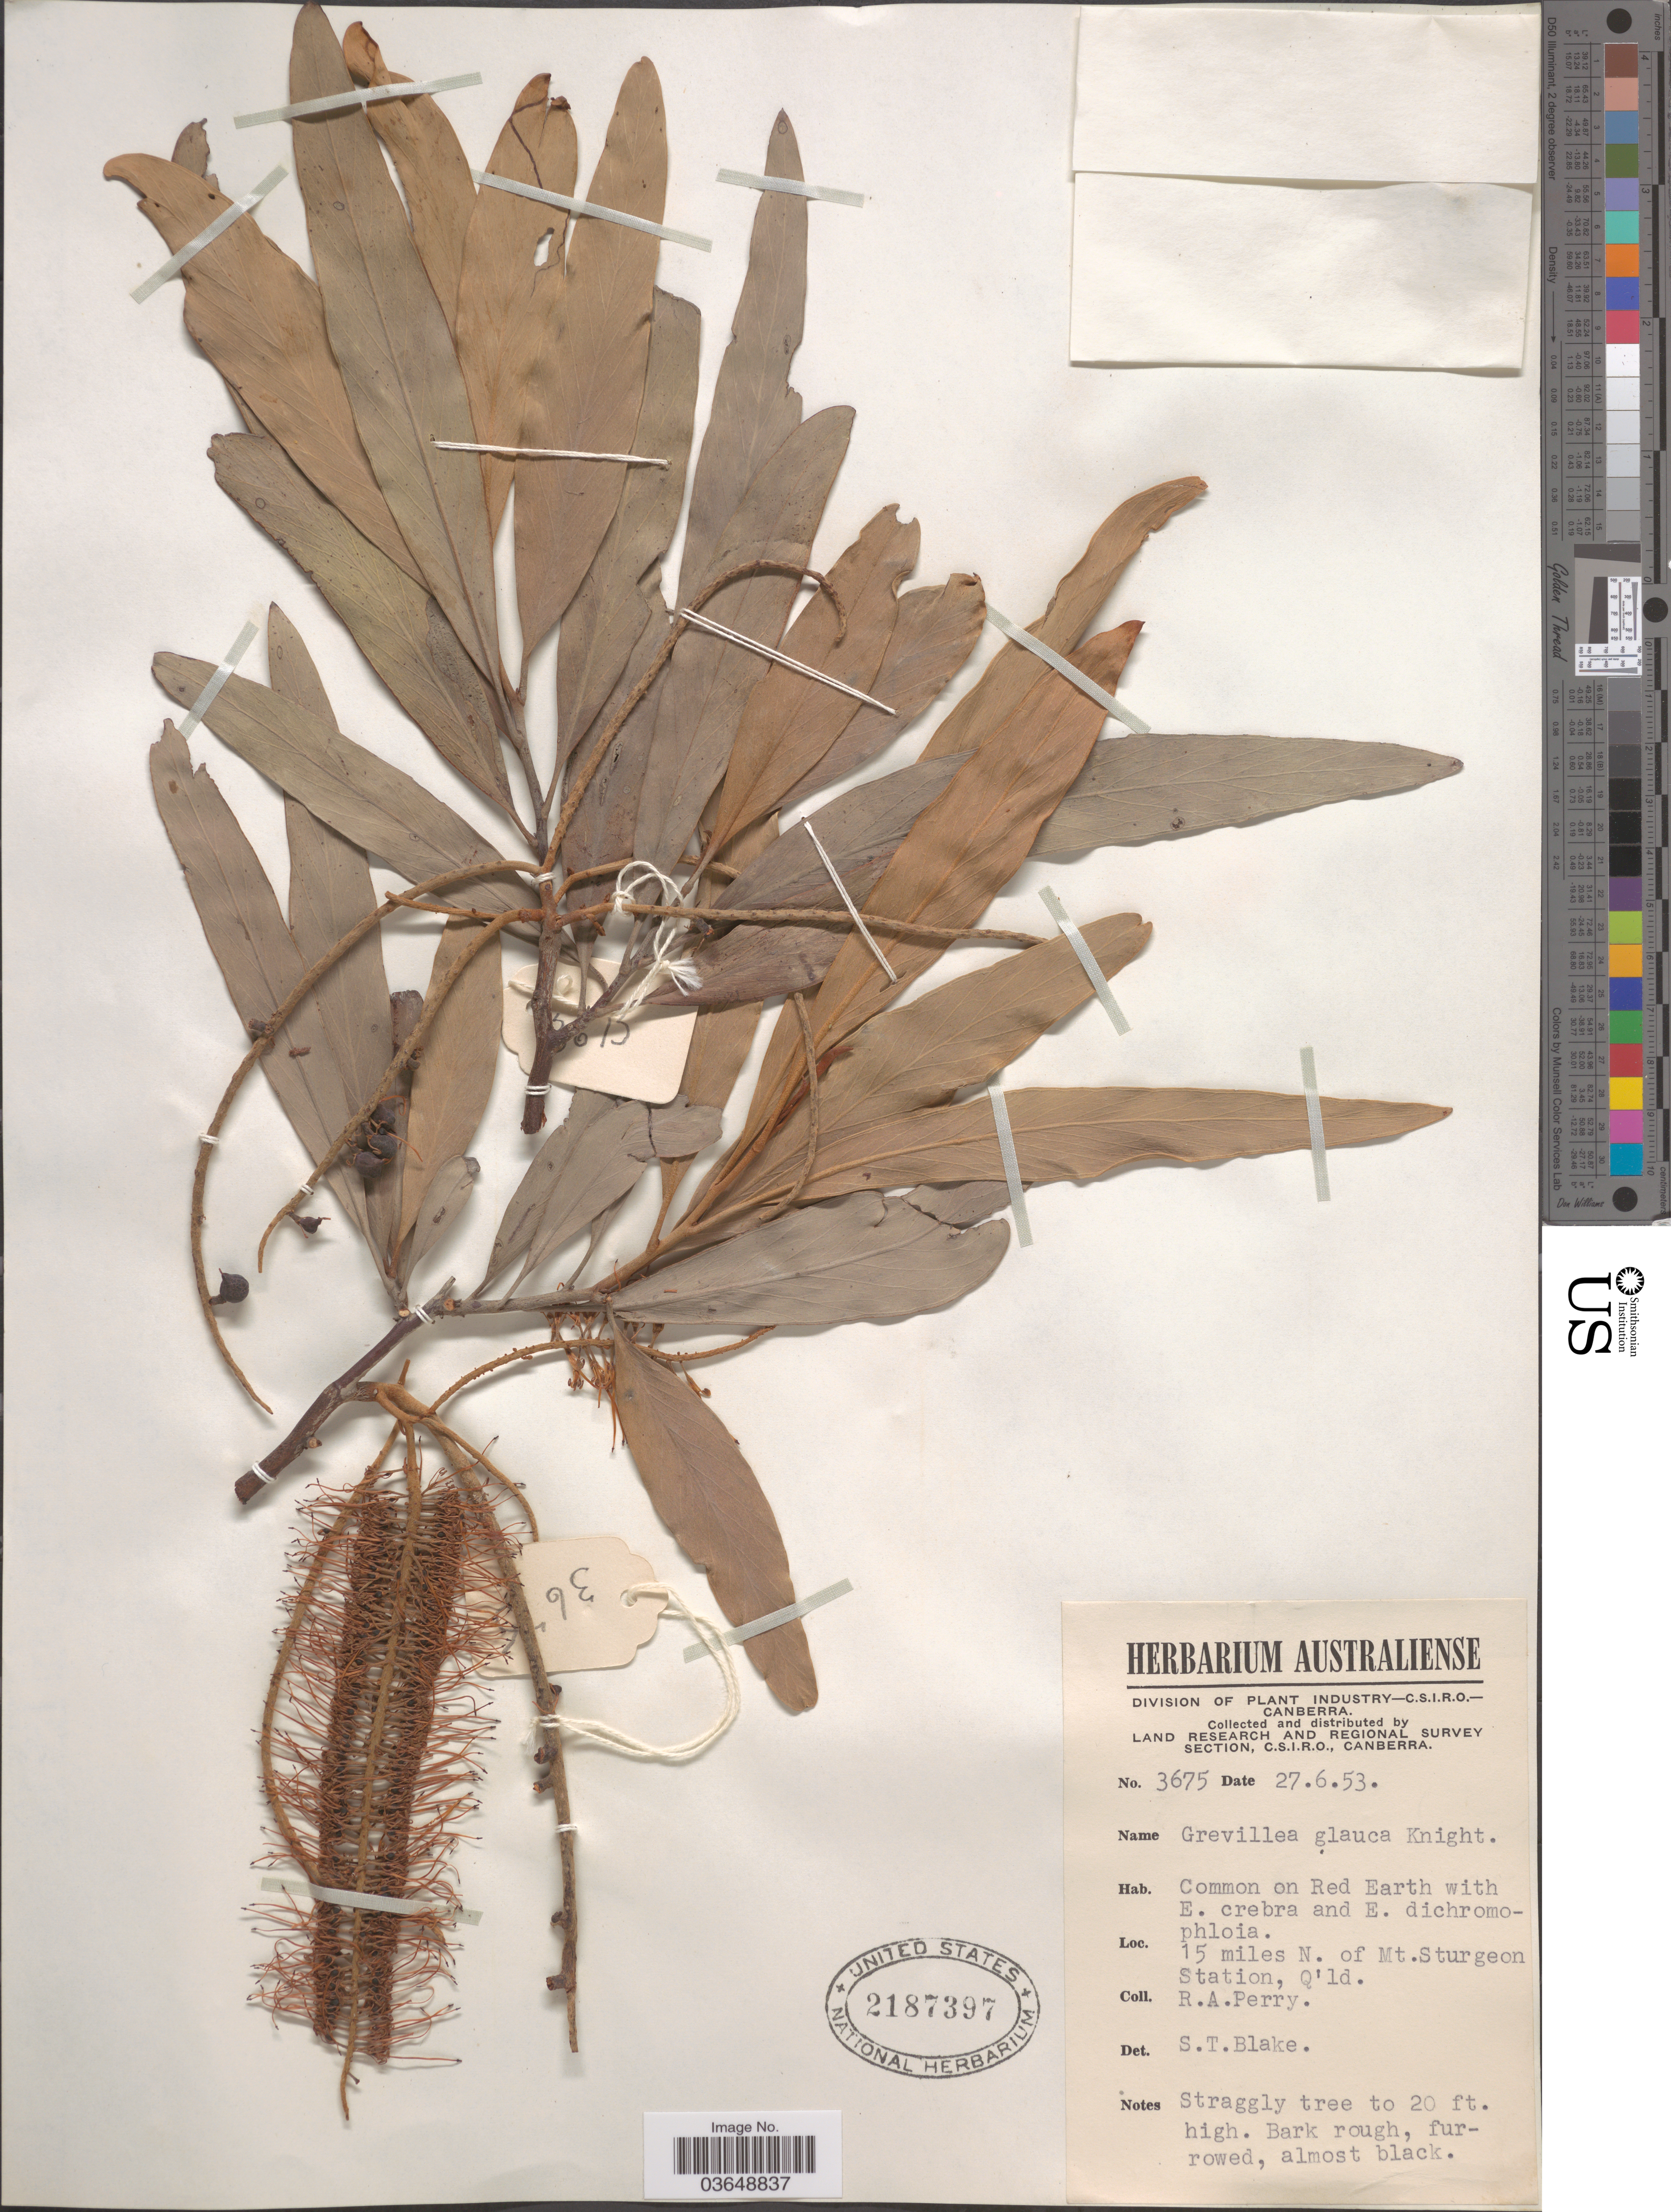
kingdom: Plantae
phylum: Tracheophyta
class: Magnoliopsida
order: Proteales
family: Proteaceae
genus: Grevillea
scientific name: Grevillea glauca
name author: Banks & Sol. ex Knight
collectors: Perry, R. A.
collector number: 3675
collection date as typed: Transcribed d/m/y: 27/6/53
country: Australia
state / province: Queensland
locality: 15 miles N. of Mt. Sturgeon Station.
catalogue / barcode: US 2187397